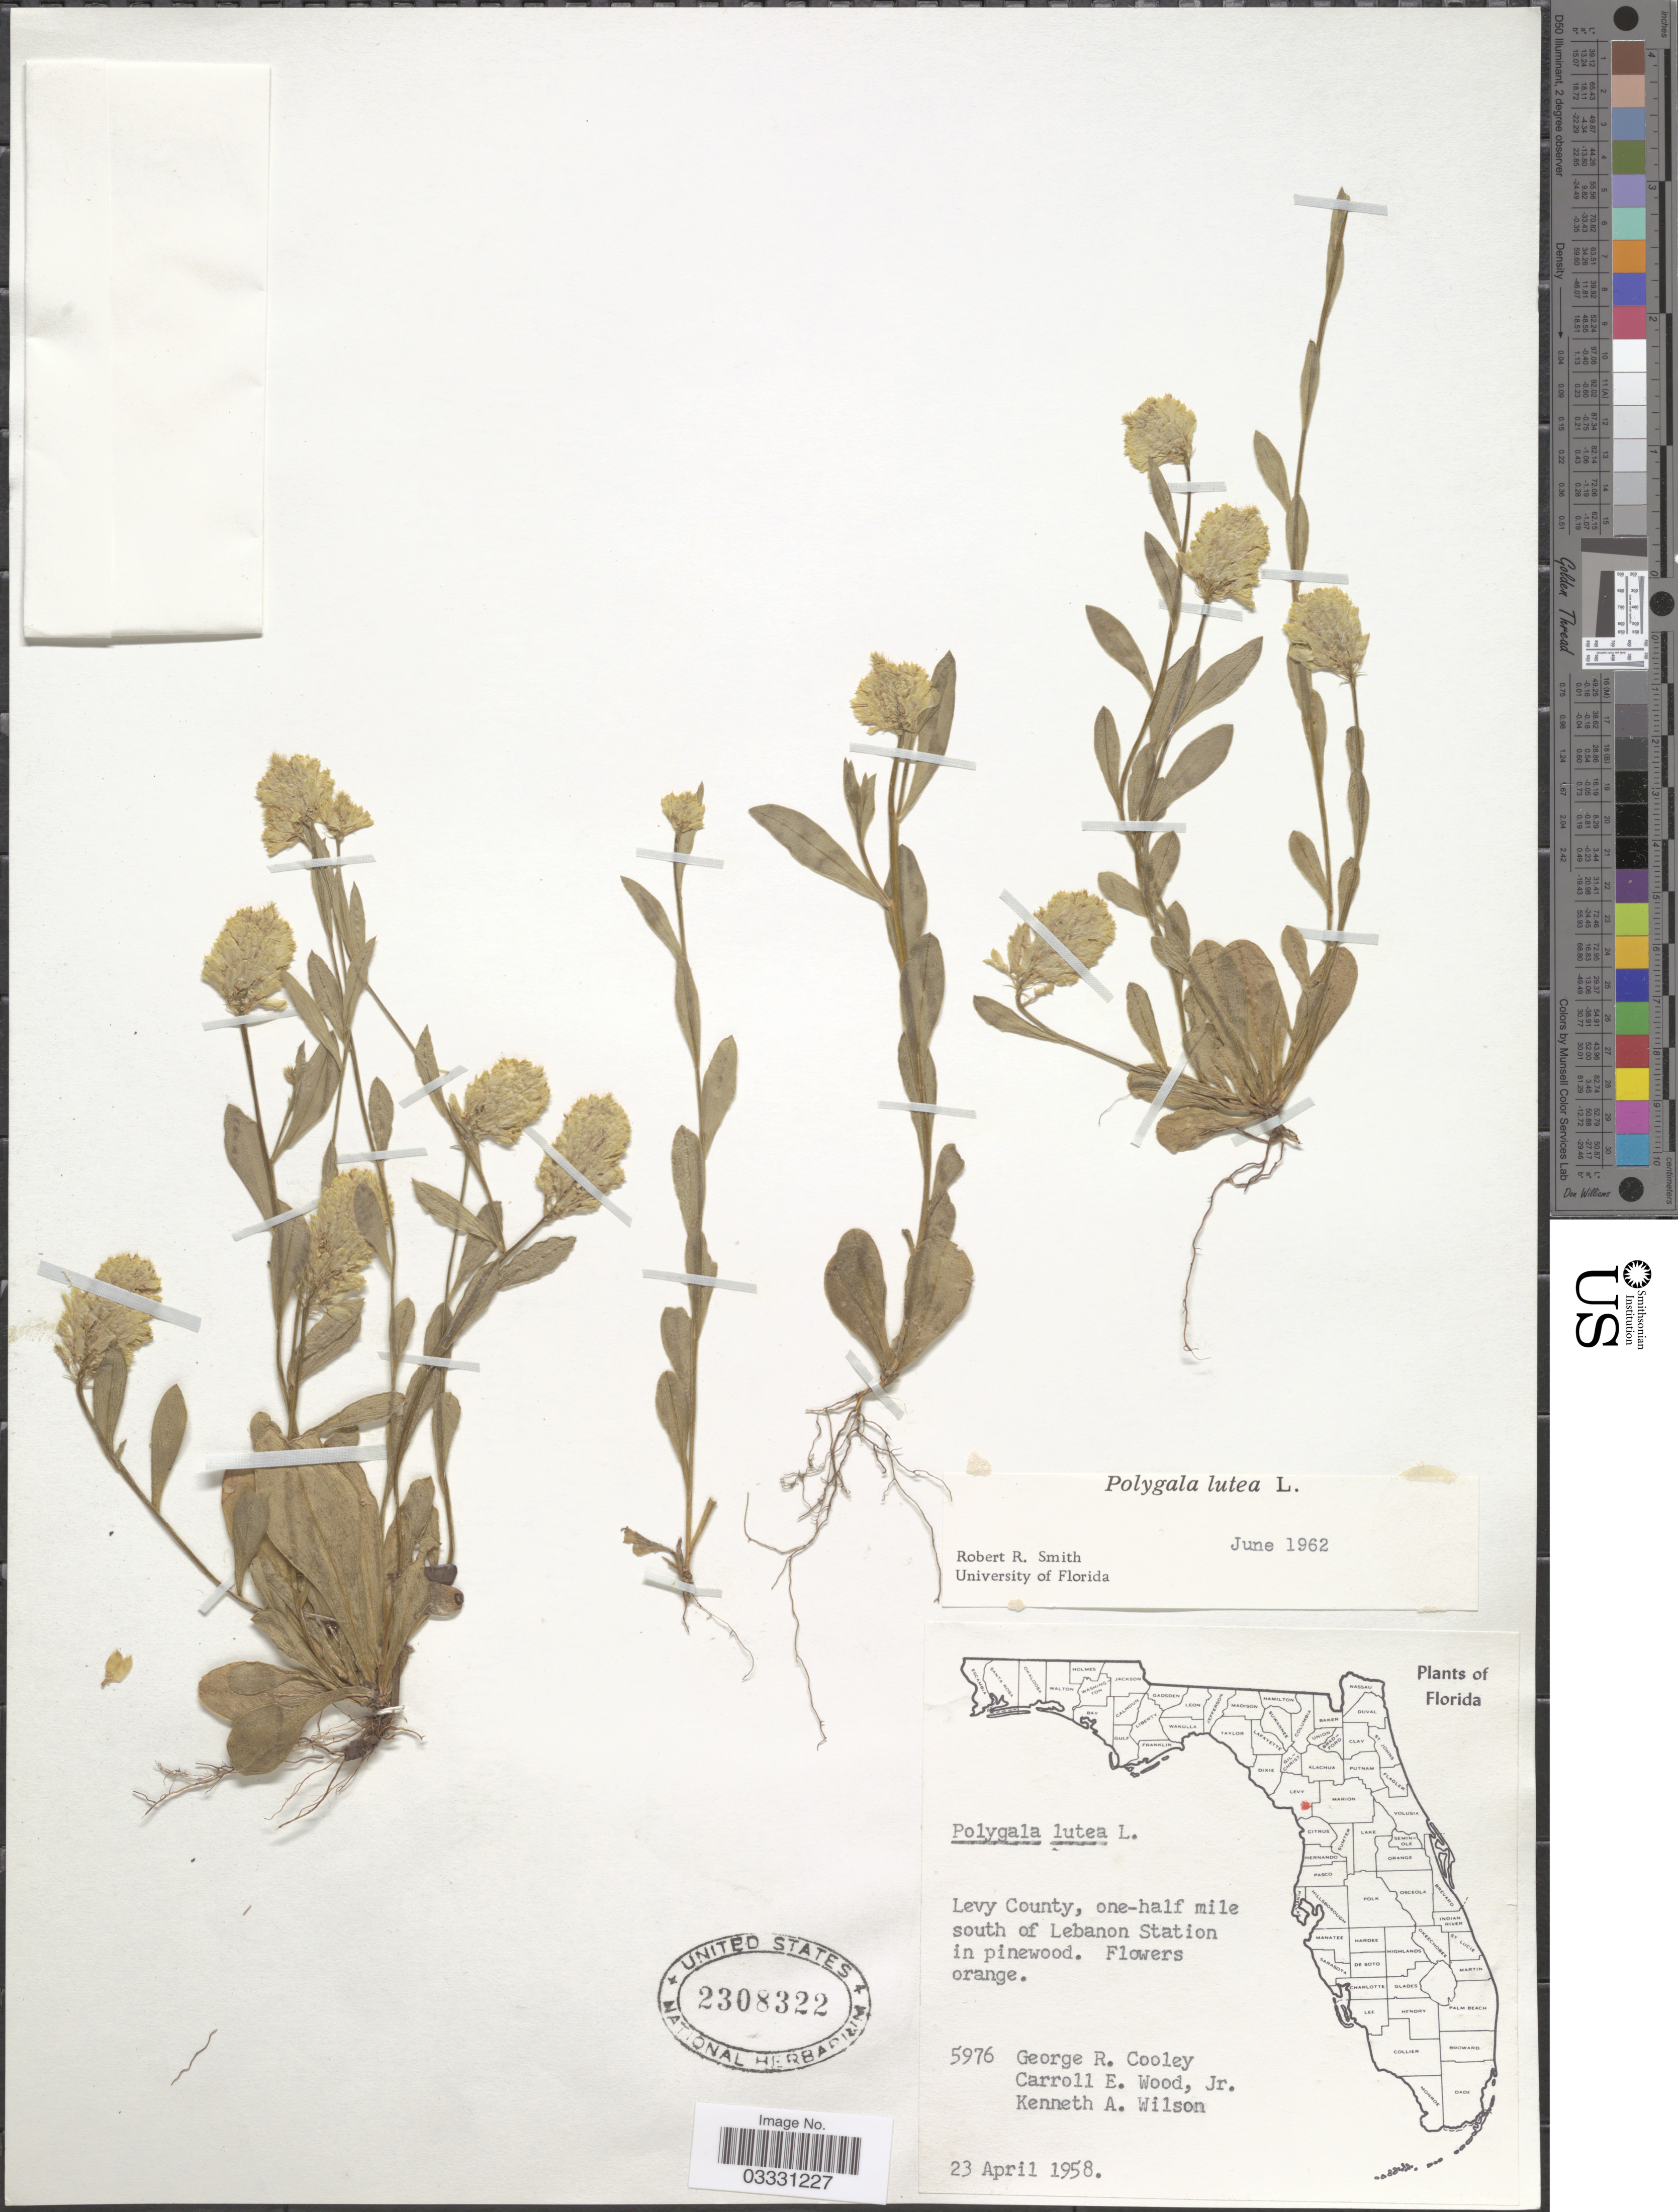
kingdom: Plantae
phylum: Tracheophyta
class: Magnoliopsida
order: Fabales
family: Polygalaceae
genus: Polygala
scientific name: Polygala lutea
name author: L.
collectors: G. R. Cooley, C. Wood & K. A. Wilson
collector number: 5976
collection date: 1958-04-23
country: United States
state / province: Florida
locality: Levy County, one-half mile south of Lebanon Station in pinewood.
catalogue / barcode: US 2308322